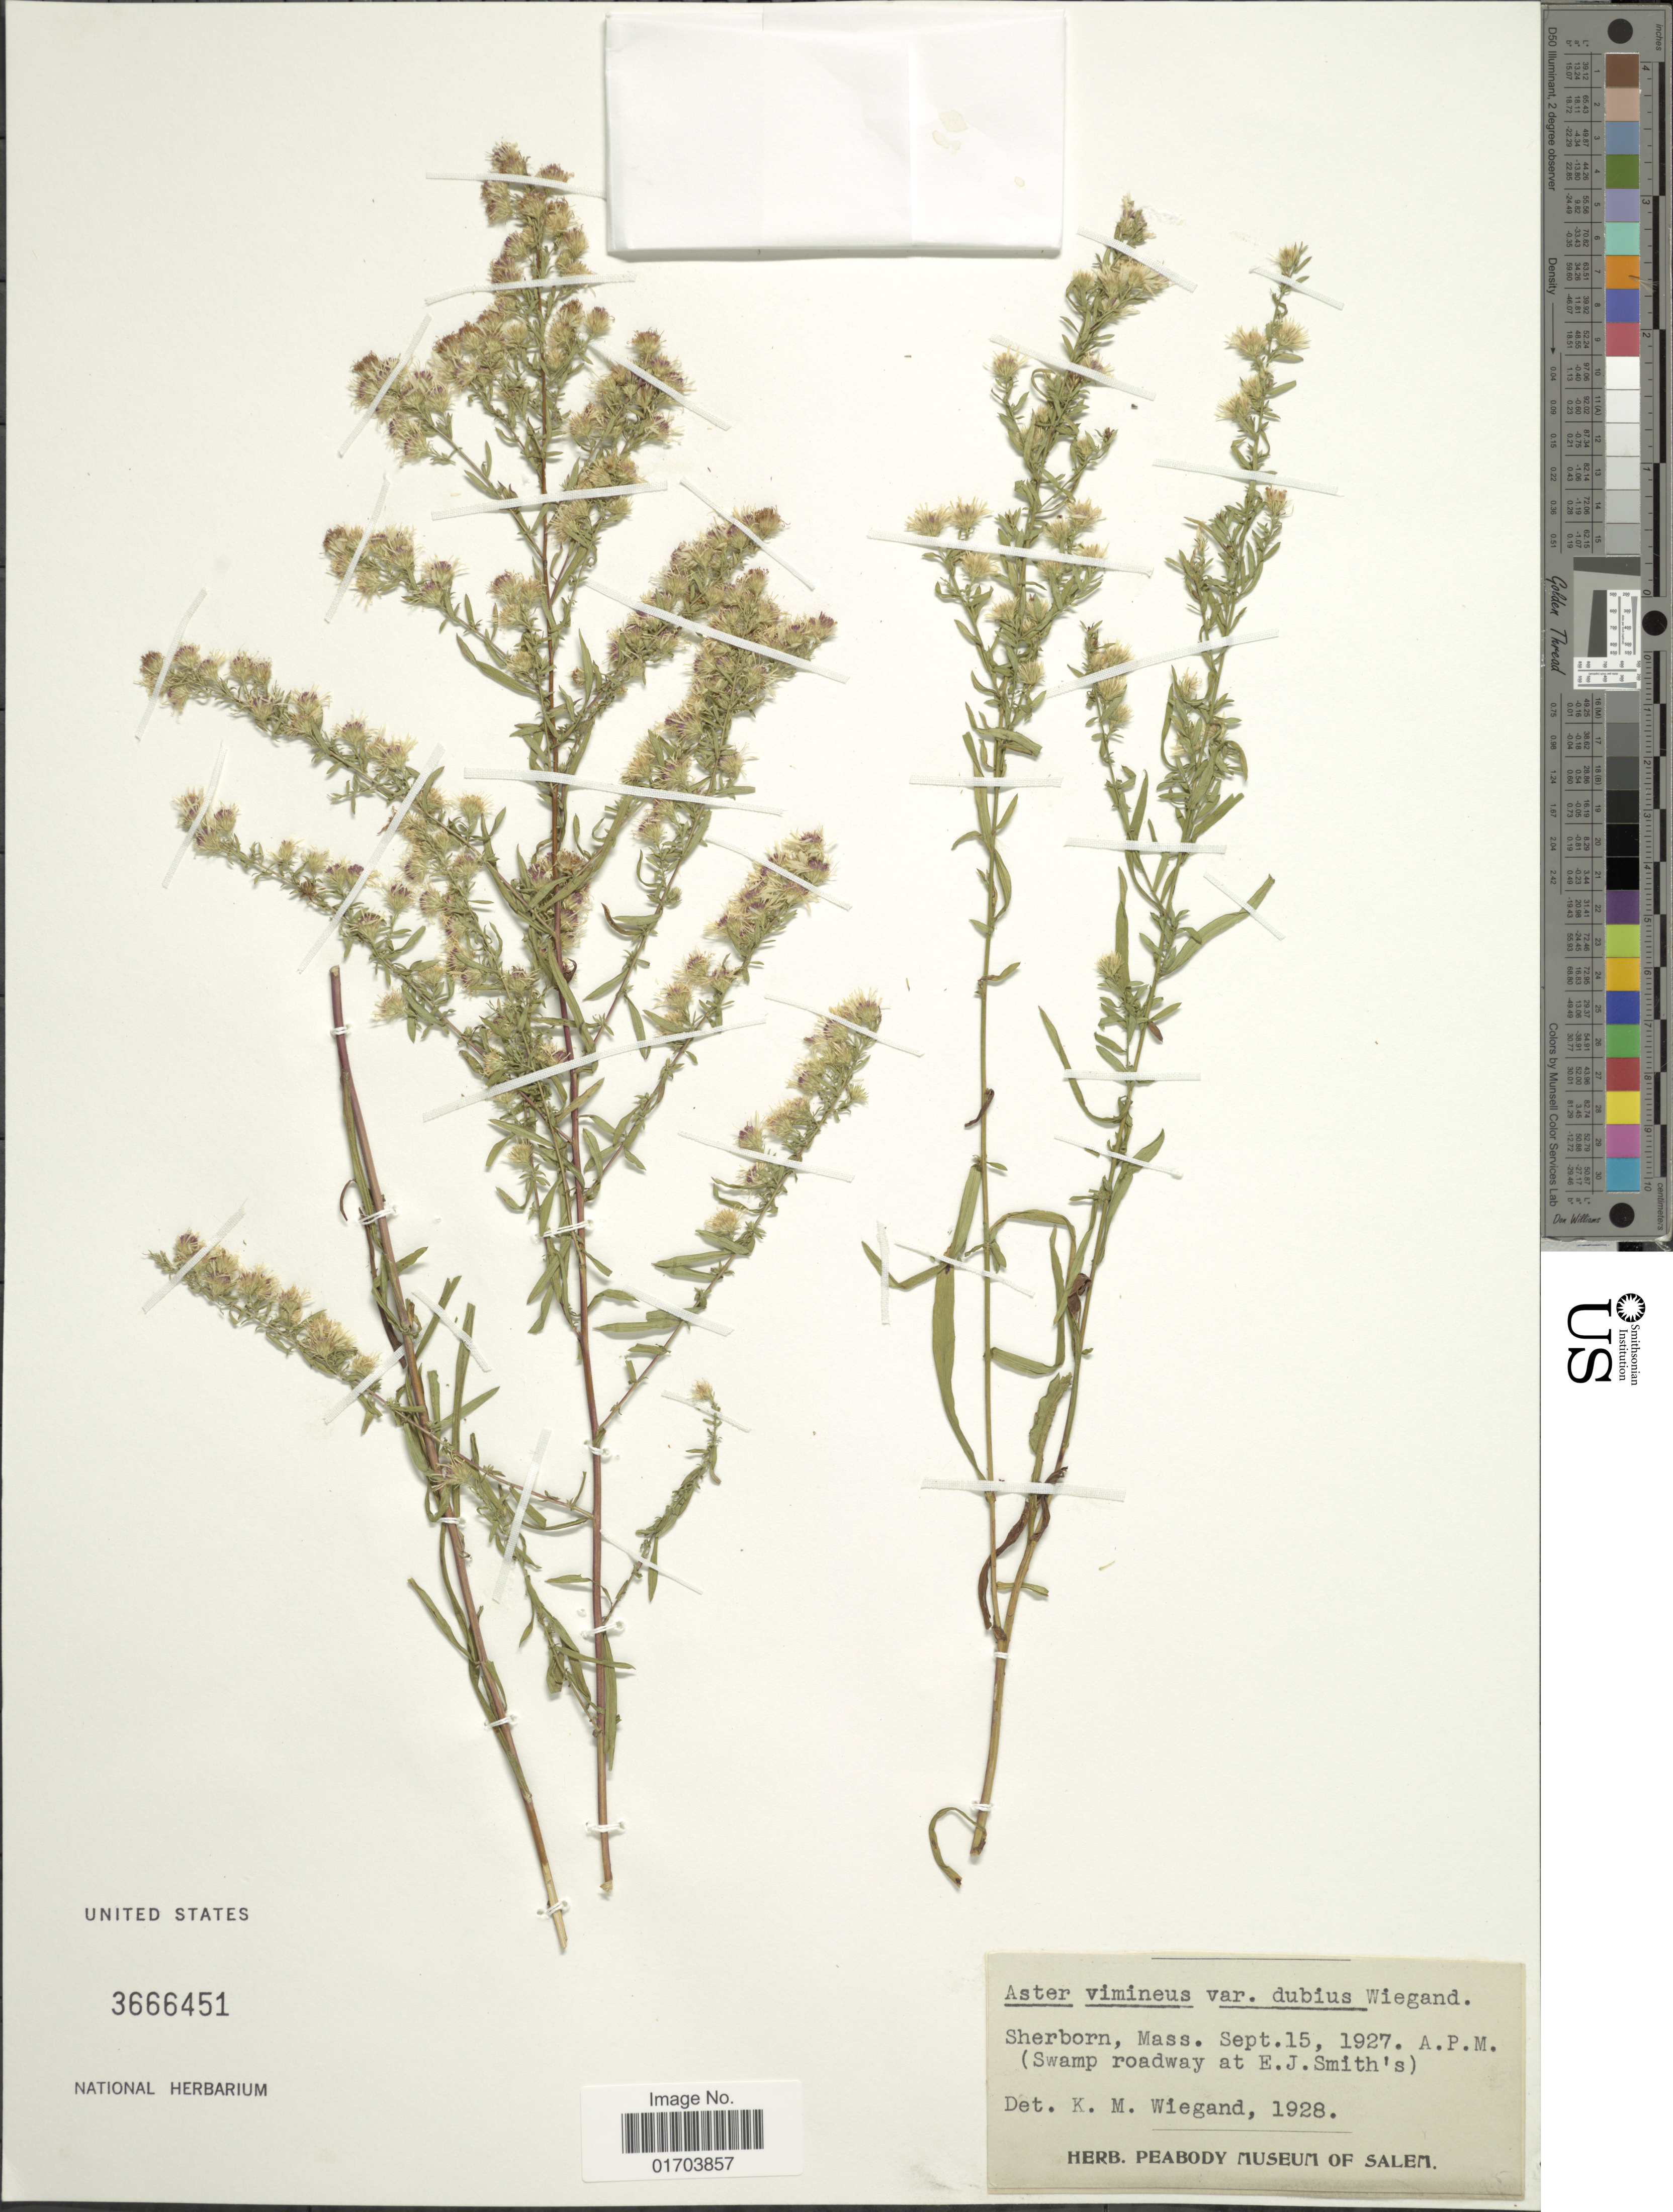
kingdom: Plantae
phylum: Tracheophyta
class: Magnoliopsida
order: Asterales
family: Asteraceae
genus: Symphyotrichum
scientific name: Symphyotrichum racemosum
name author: (Elliott) G.L. Nesom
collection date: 1927-09-15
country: United States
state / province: Massachusetts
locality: Sherborn (Swamp roadway at E.J. Smith's)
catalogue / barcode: US 3666451